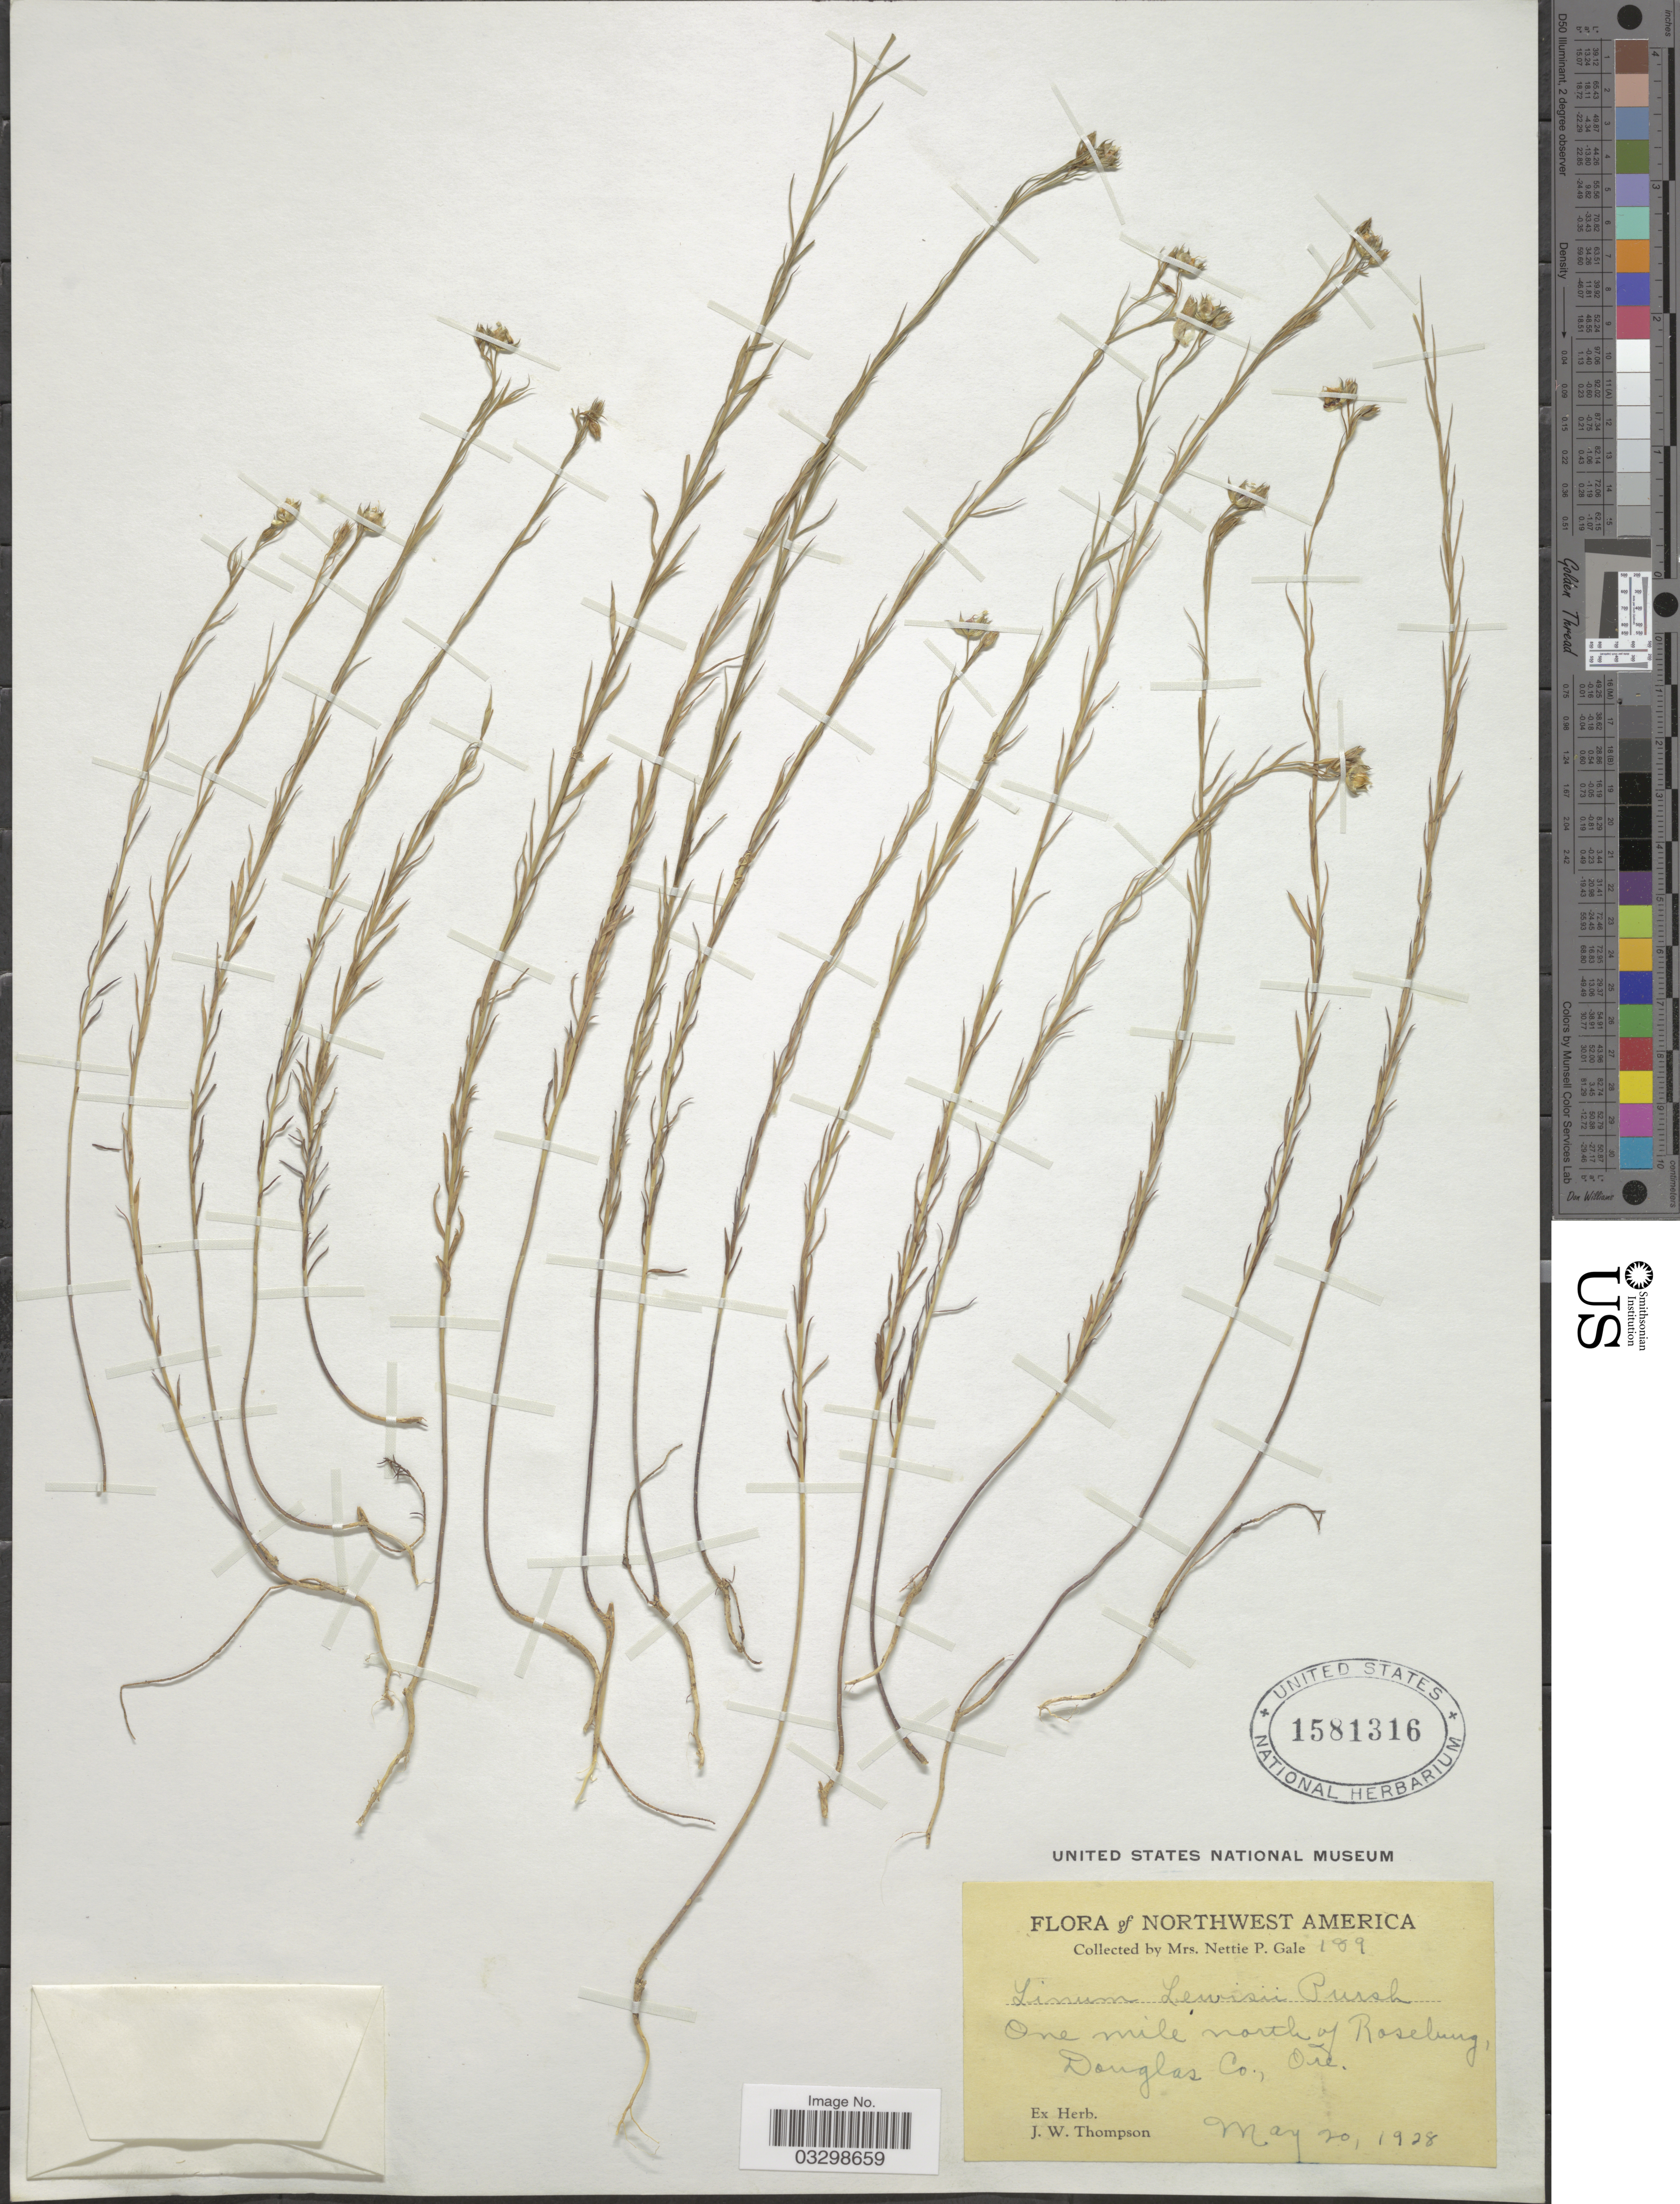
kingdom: Plantae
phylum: Tracheophyta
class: Magnoliopsida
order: Malpighiales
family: Linaceae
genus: Linum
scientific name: Linum lewisii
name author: Pursh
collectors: N. Gale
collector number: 189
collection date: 1928-05-20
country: United States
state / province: Oregon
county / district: Douglas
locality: Northwest America. One mile north of Roseburg, Douglas Co.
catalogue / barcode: US 1581316